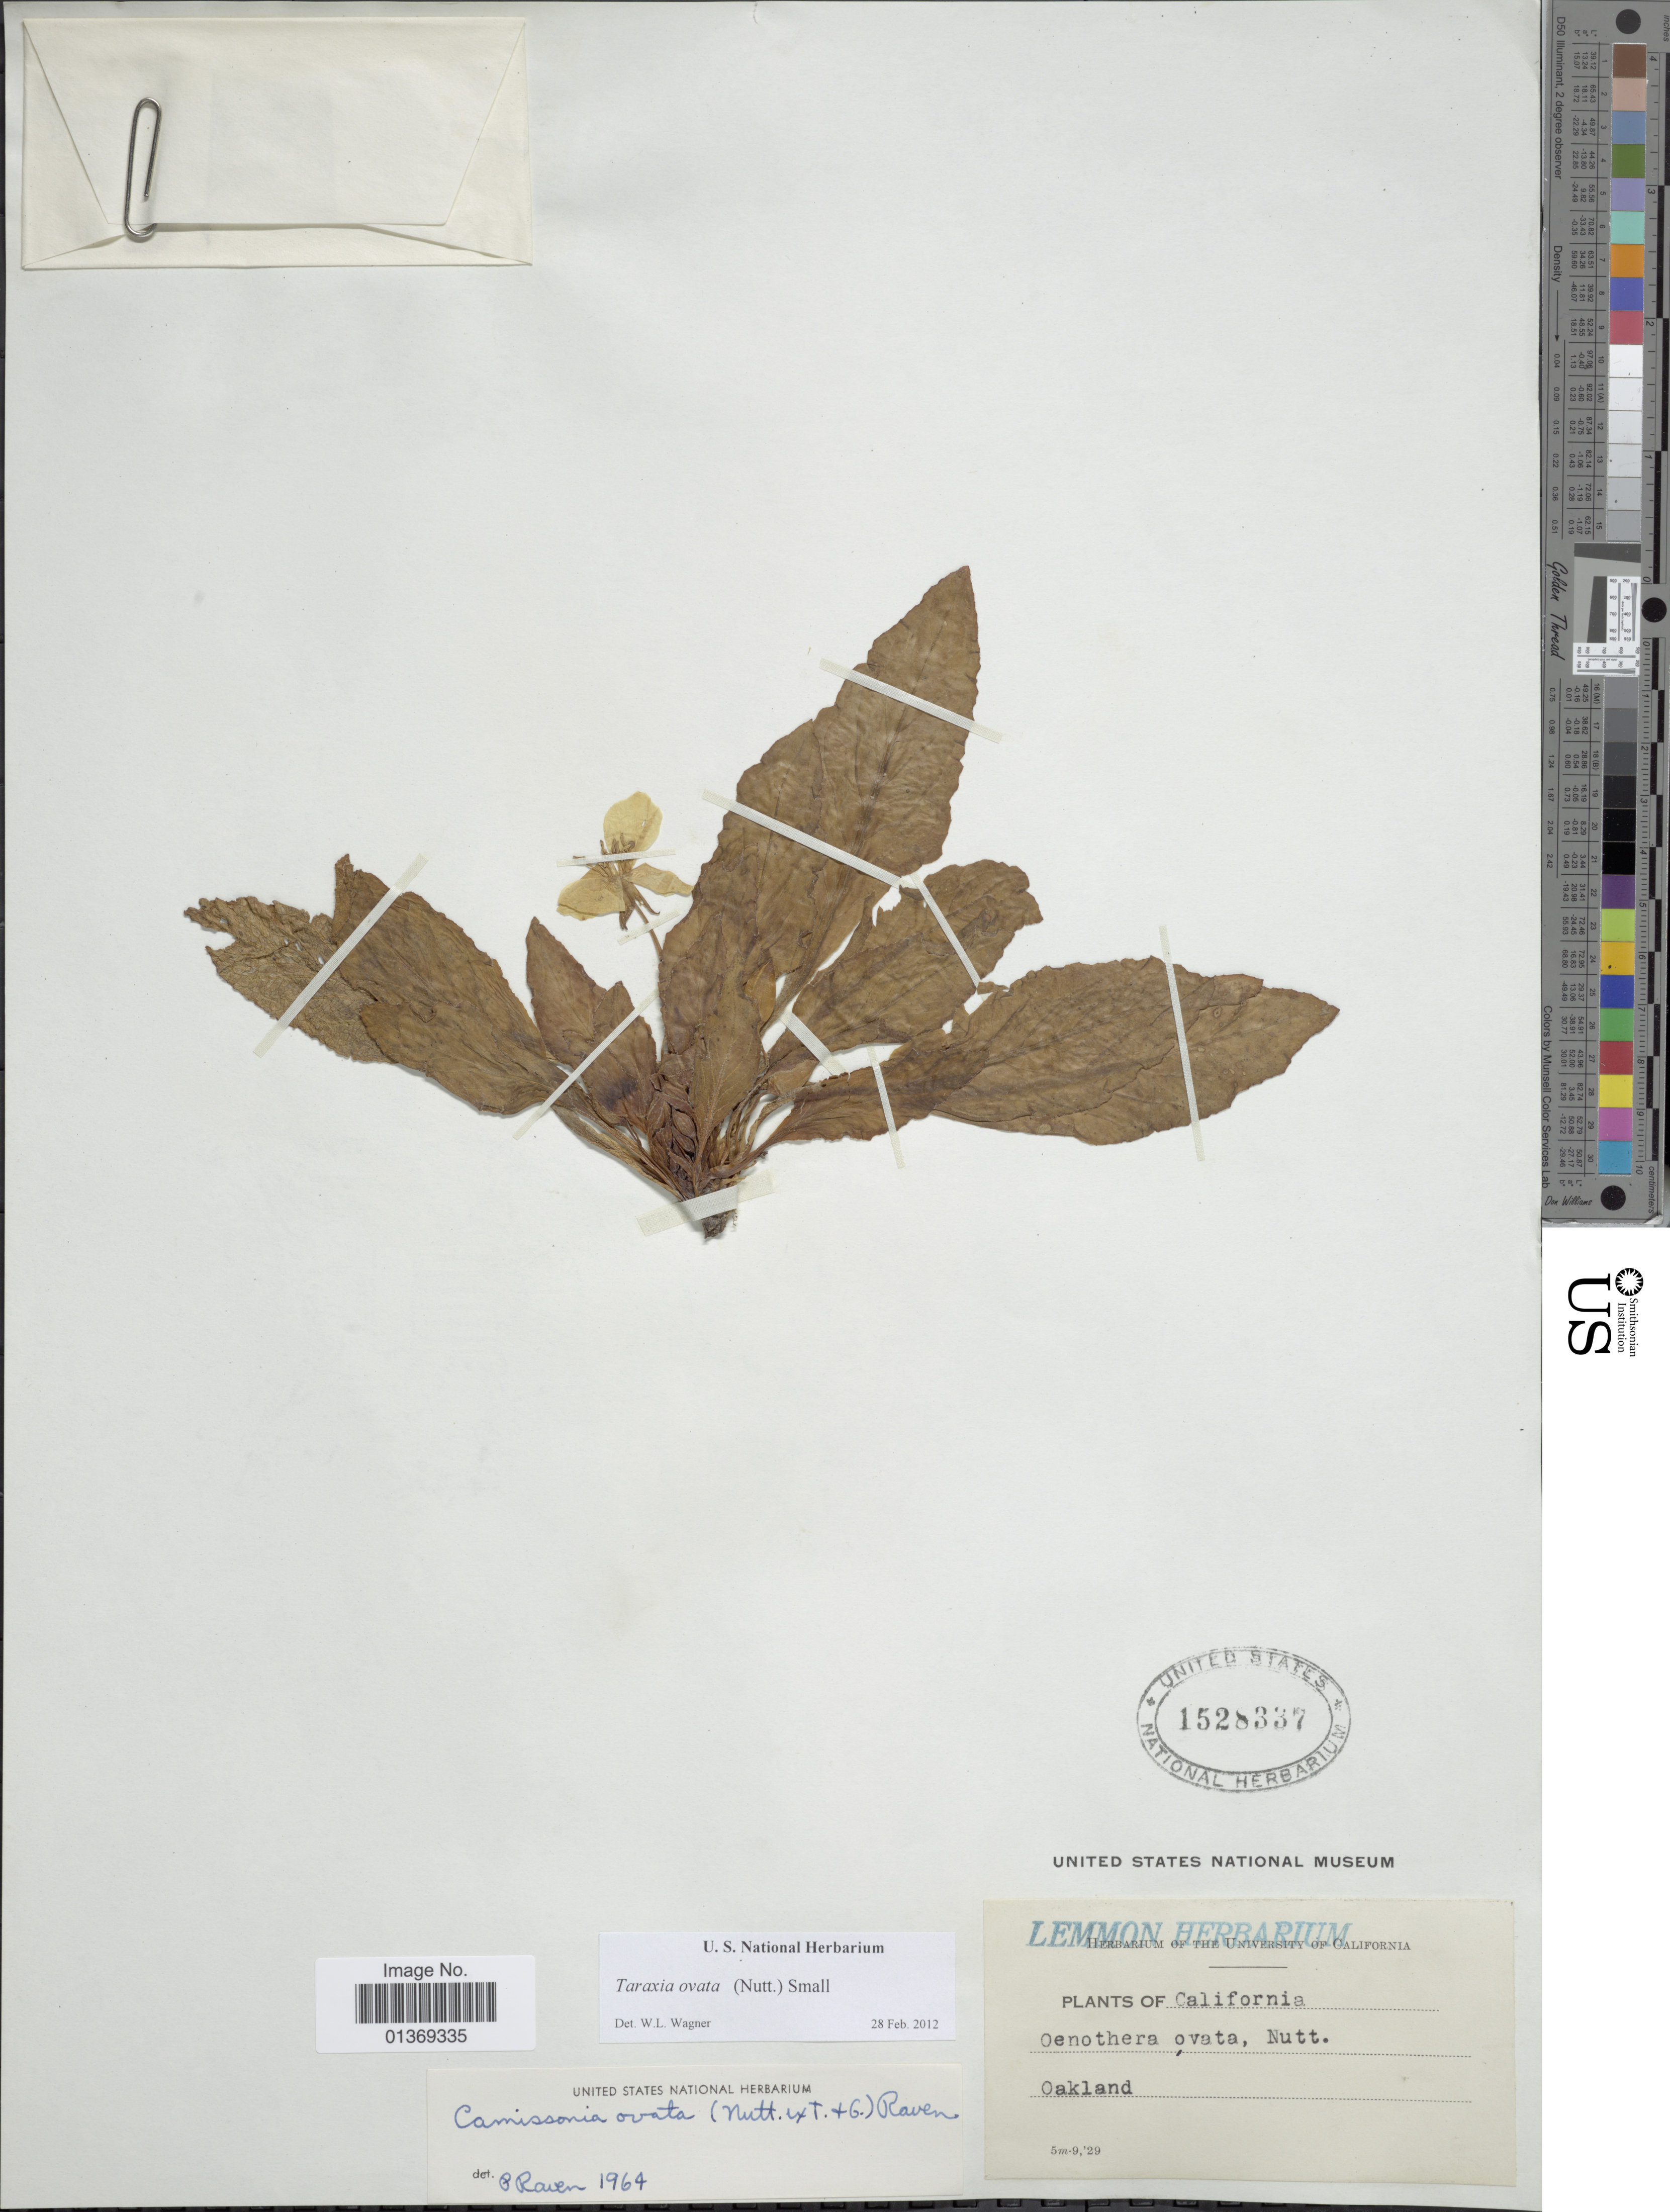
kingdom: Plantae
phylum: Tracheophyta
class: Magnoliopsida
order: Myrtales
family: Onagraceae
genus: Taraxia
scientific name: Taraxia ovata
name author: (Nutt.) Small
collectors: ex herb. Lemmon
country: United States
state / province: California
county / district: Alameda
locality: Oakland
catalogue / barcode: US 1528337